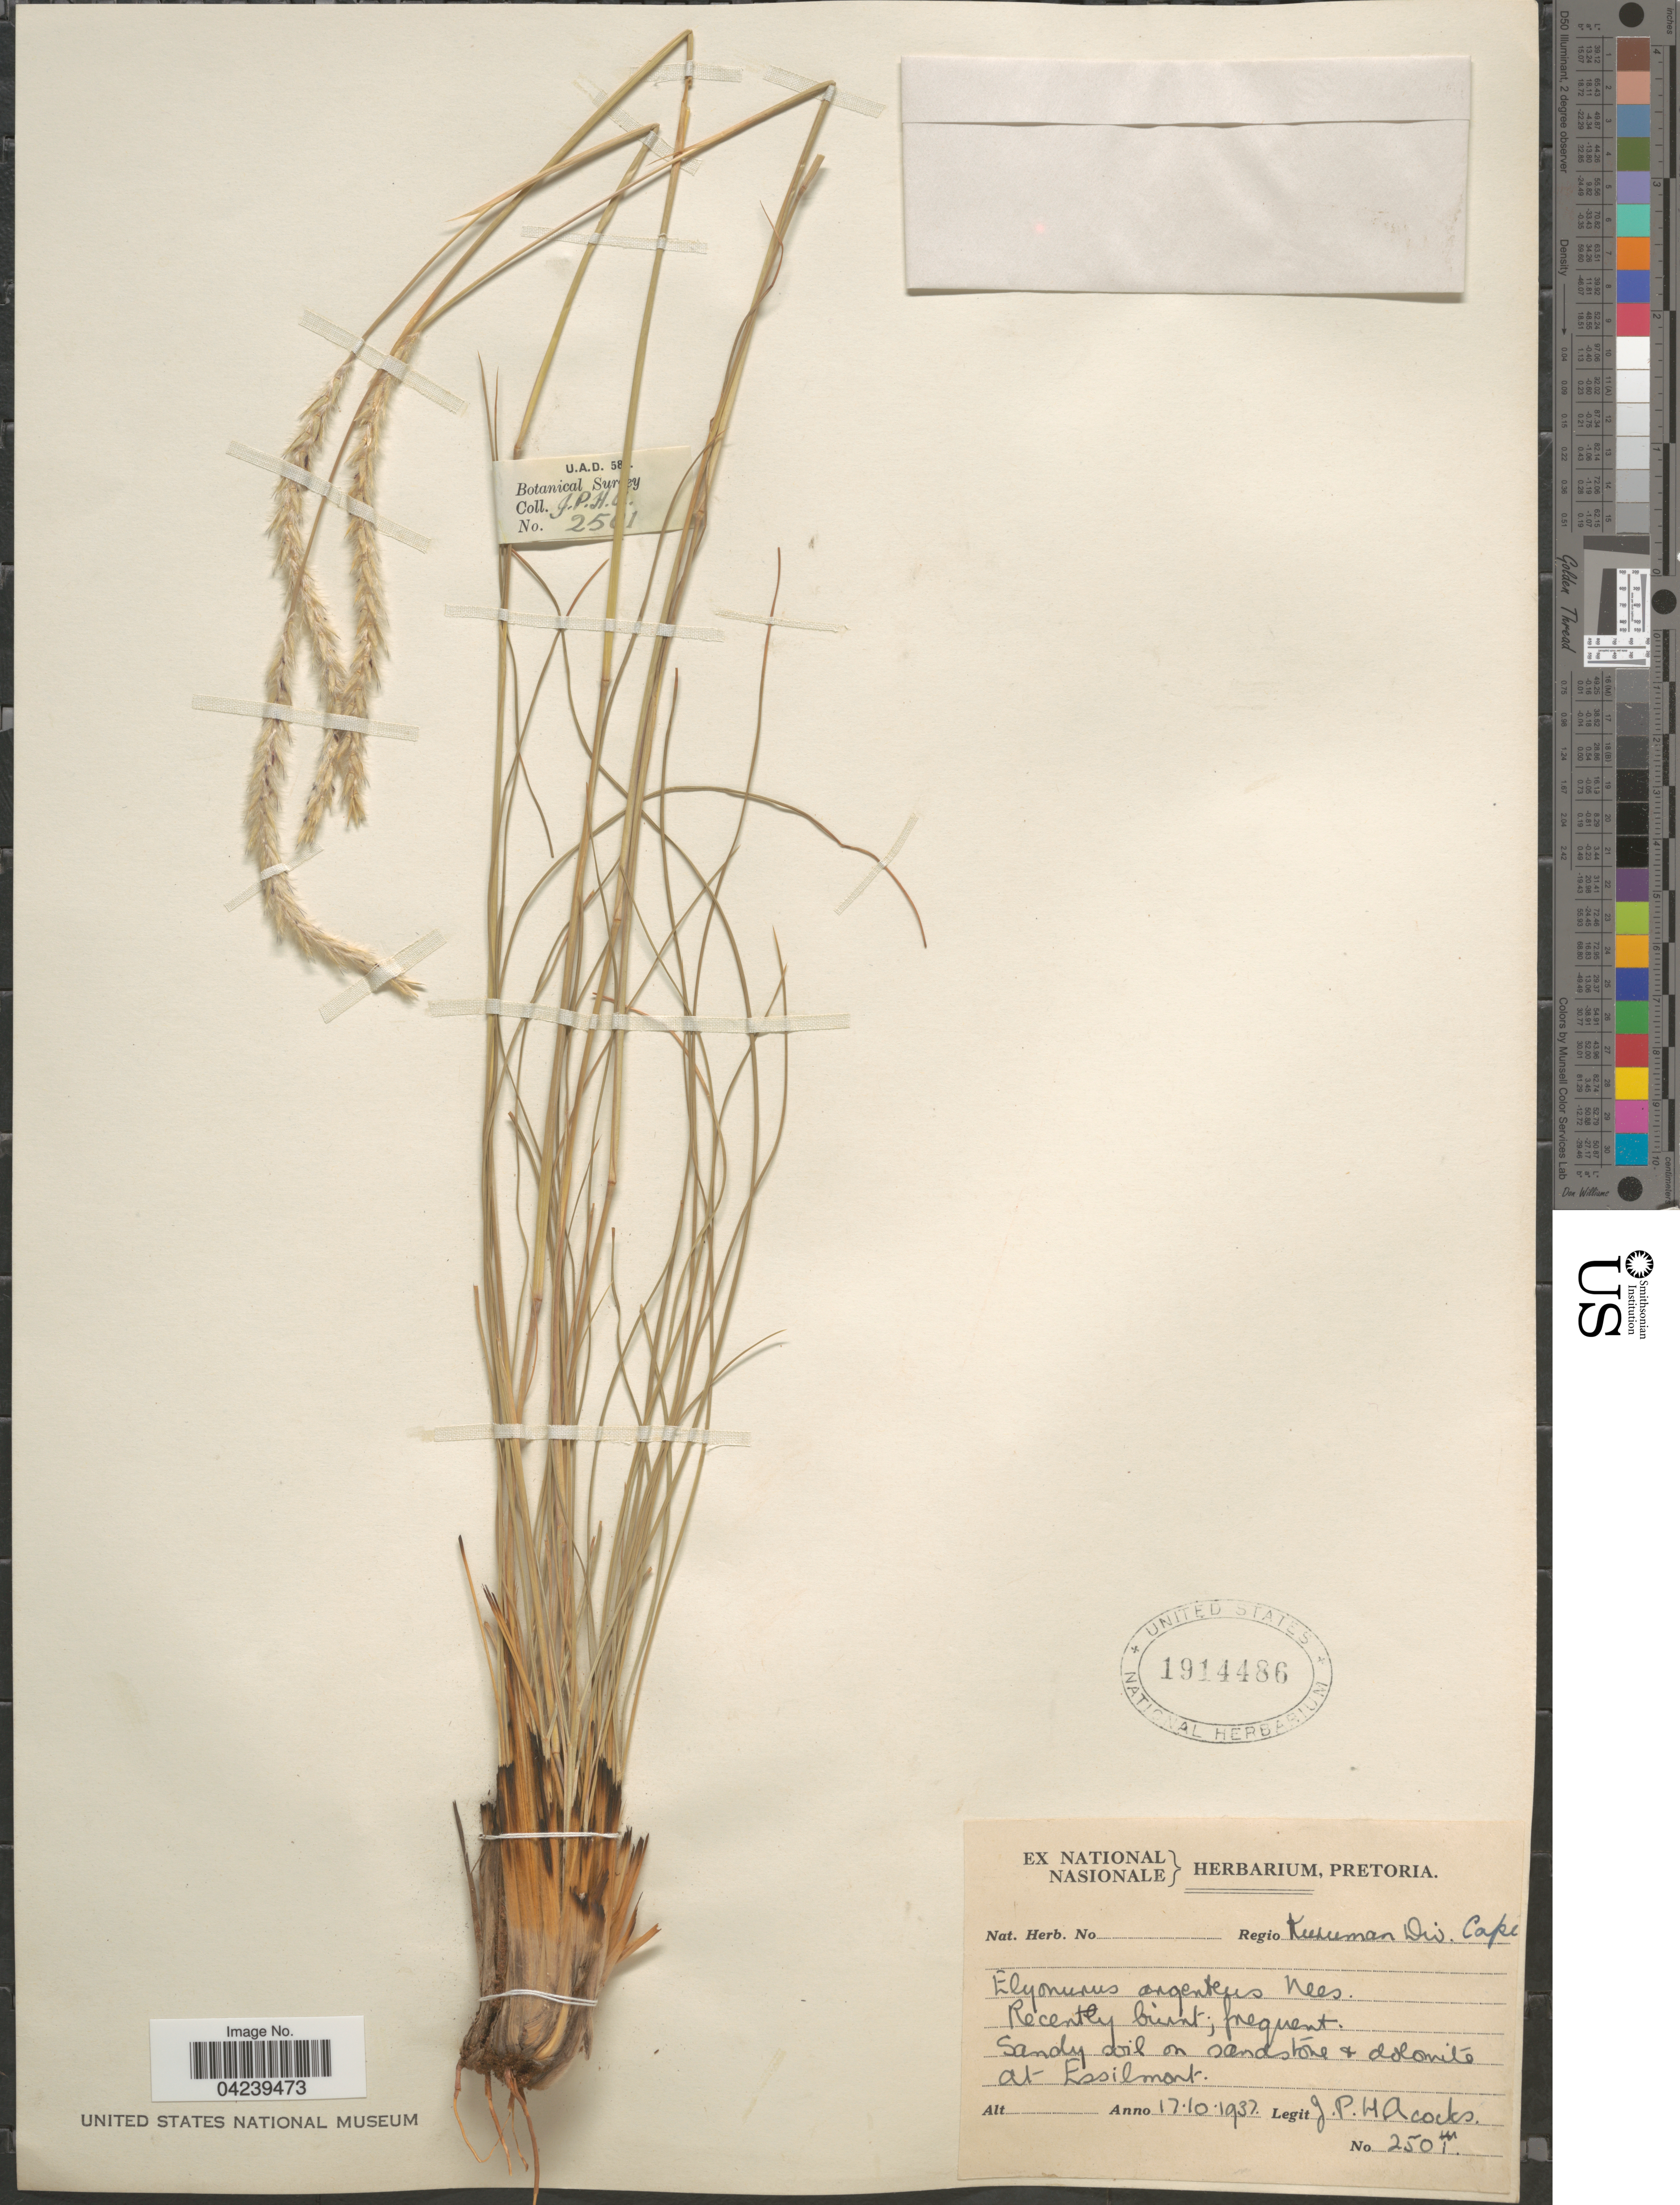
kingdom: Plantae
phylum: Tracheophyta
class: Liliopsida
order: Poales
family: Poaceae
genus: Elionurus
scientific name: Elionurus muticus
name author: (Spreng.) Kuntze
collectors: J. P. Acocks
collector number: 2501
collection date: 1937-10-17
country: South Africa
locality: Regio Kuruman Div. Cape. Sandy soil on sandstone & dolomite at Essilmont.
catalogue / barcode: US 1914486